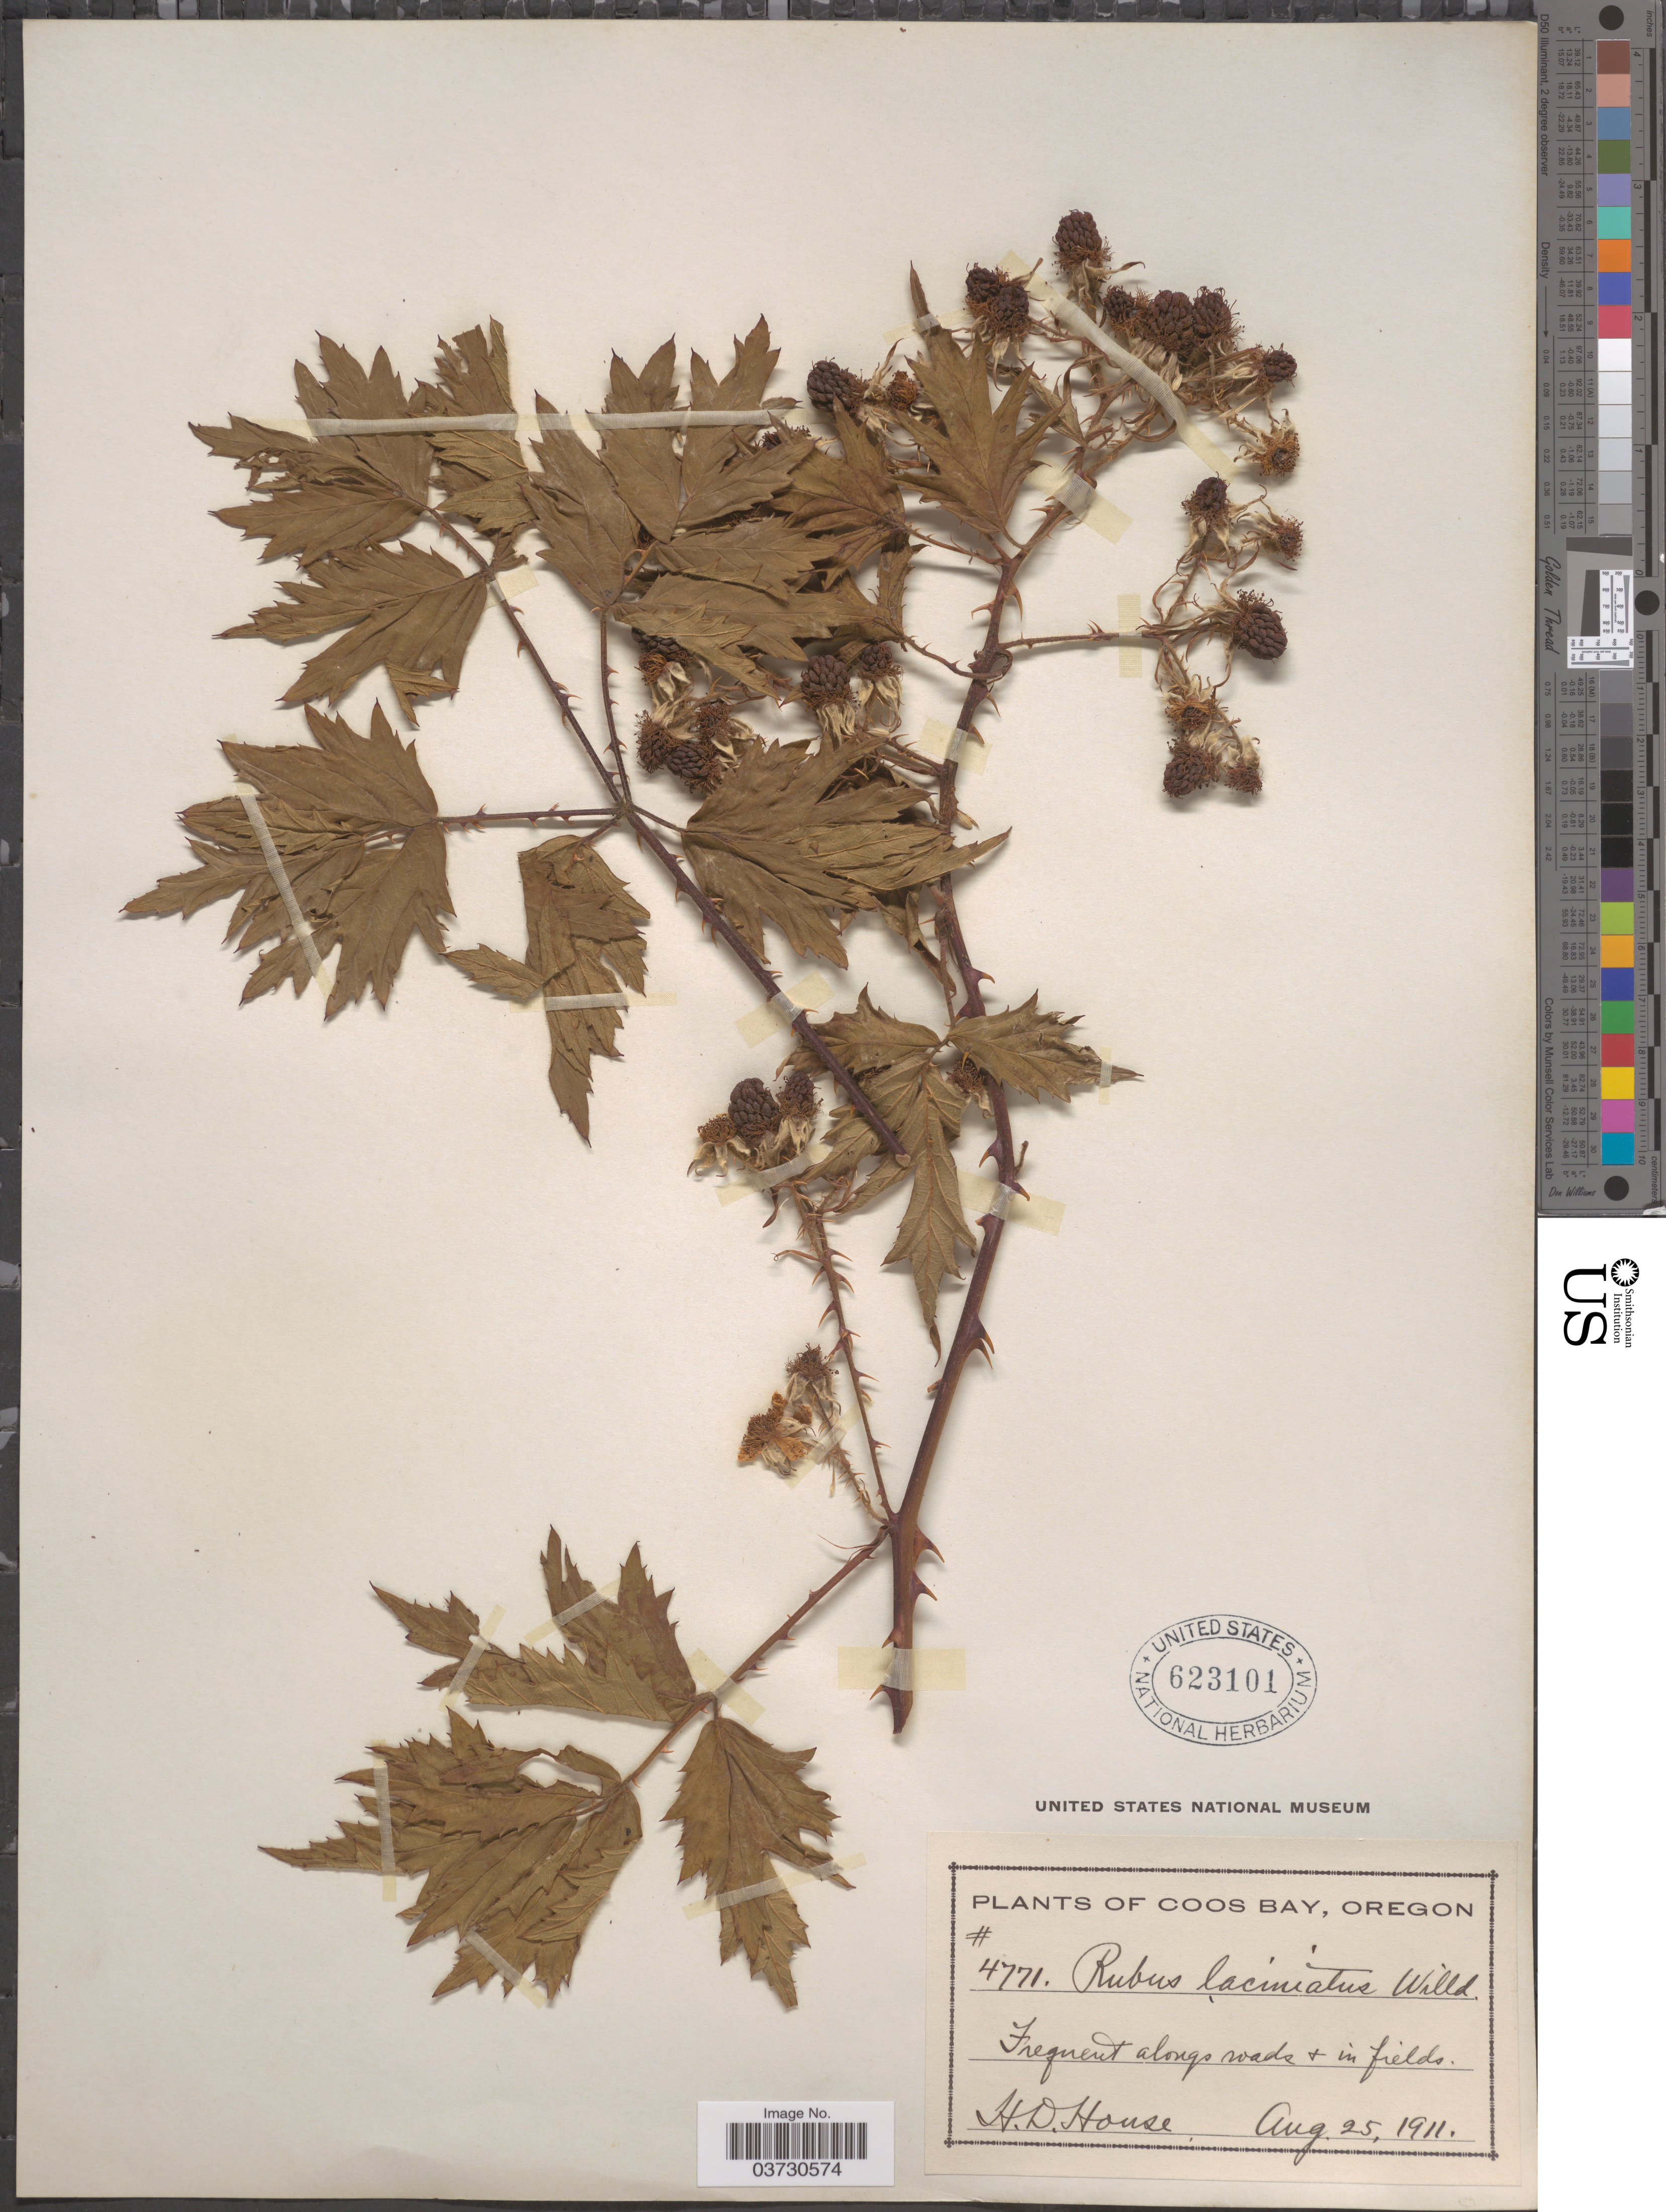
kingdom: Plantae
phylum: Tracheophyta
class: Magnoliopsida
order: Rosales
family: Rosaceae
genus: Rubus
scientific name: Rubus laciniatus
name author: Willd.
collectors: H. D. House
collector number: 4771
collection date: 1911-08-25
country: United States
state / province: Oregon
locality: Coos Bay.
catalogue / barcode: US 623101